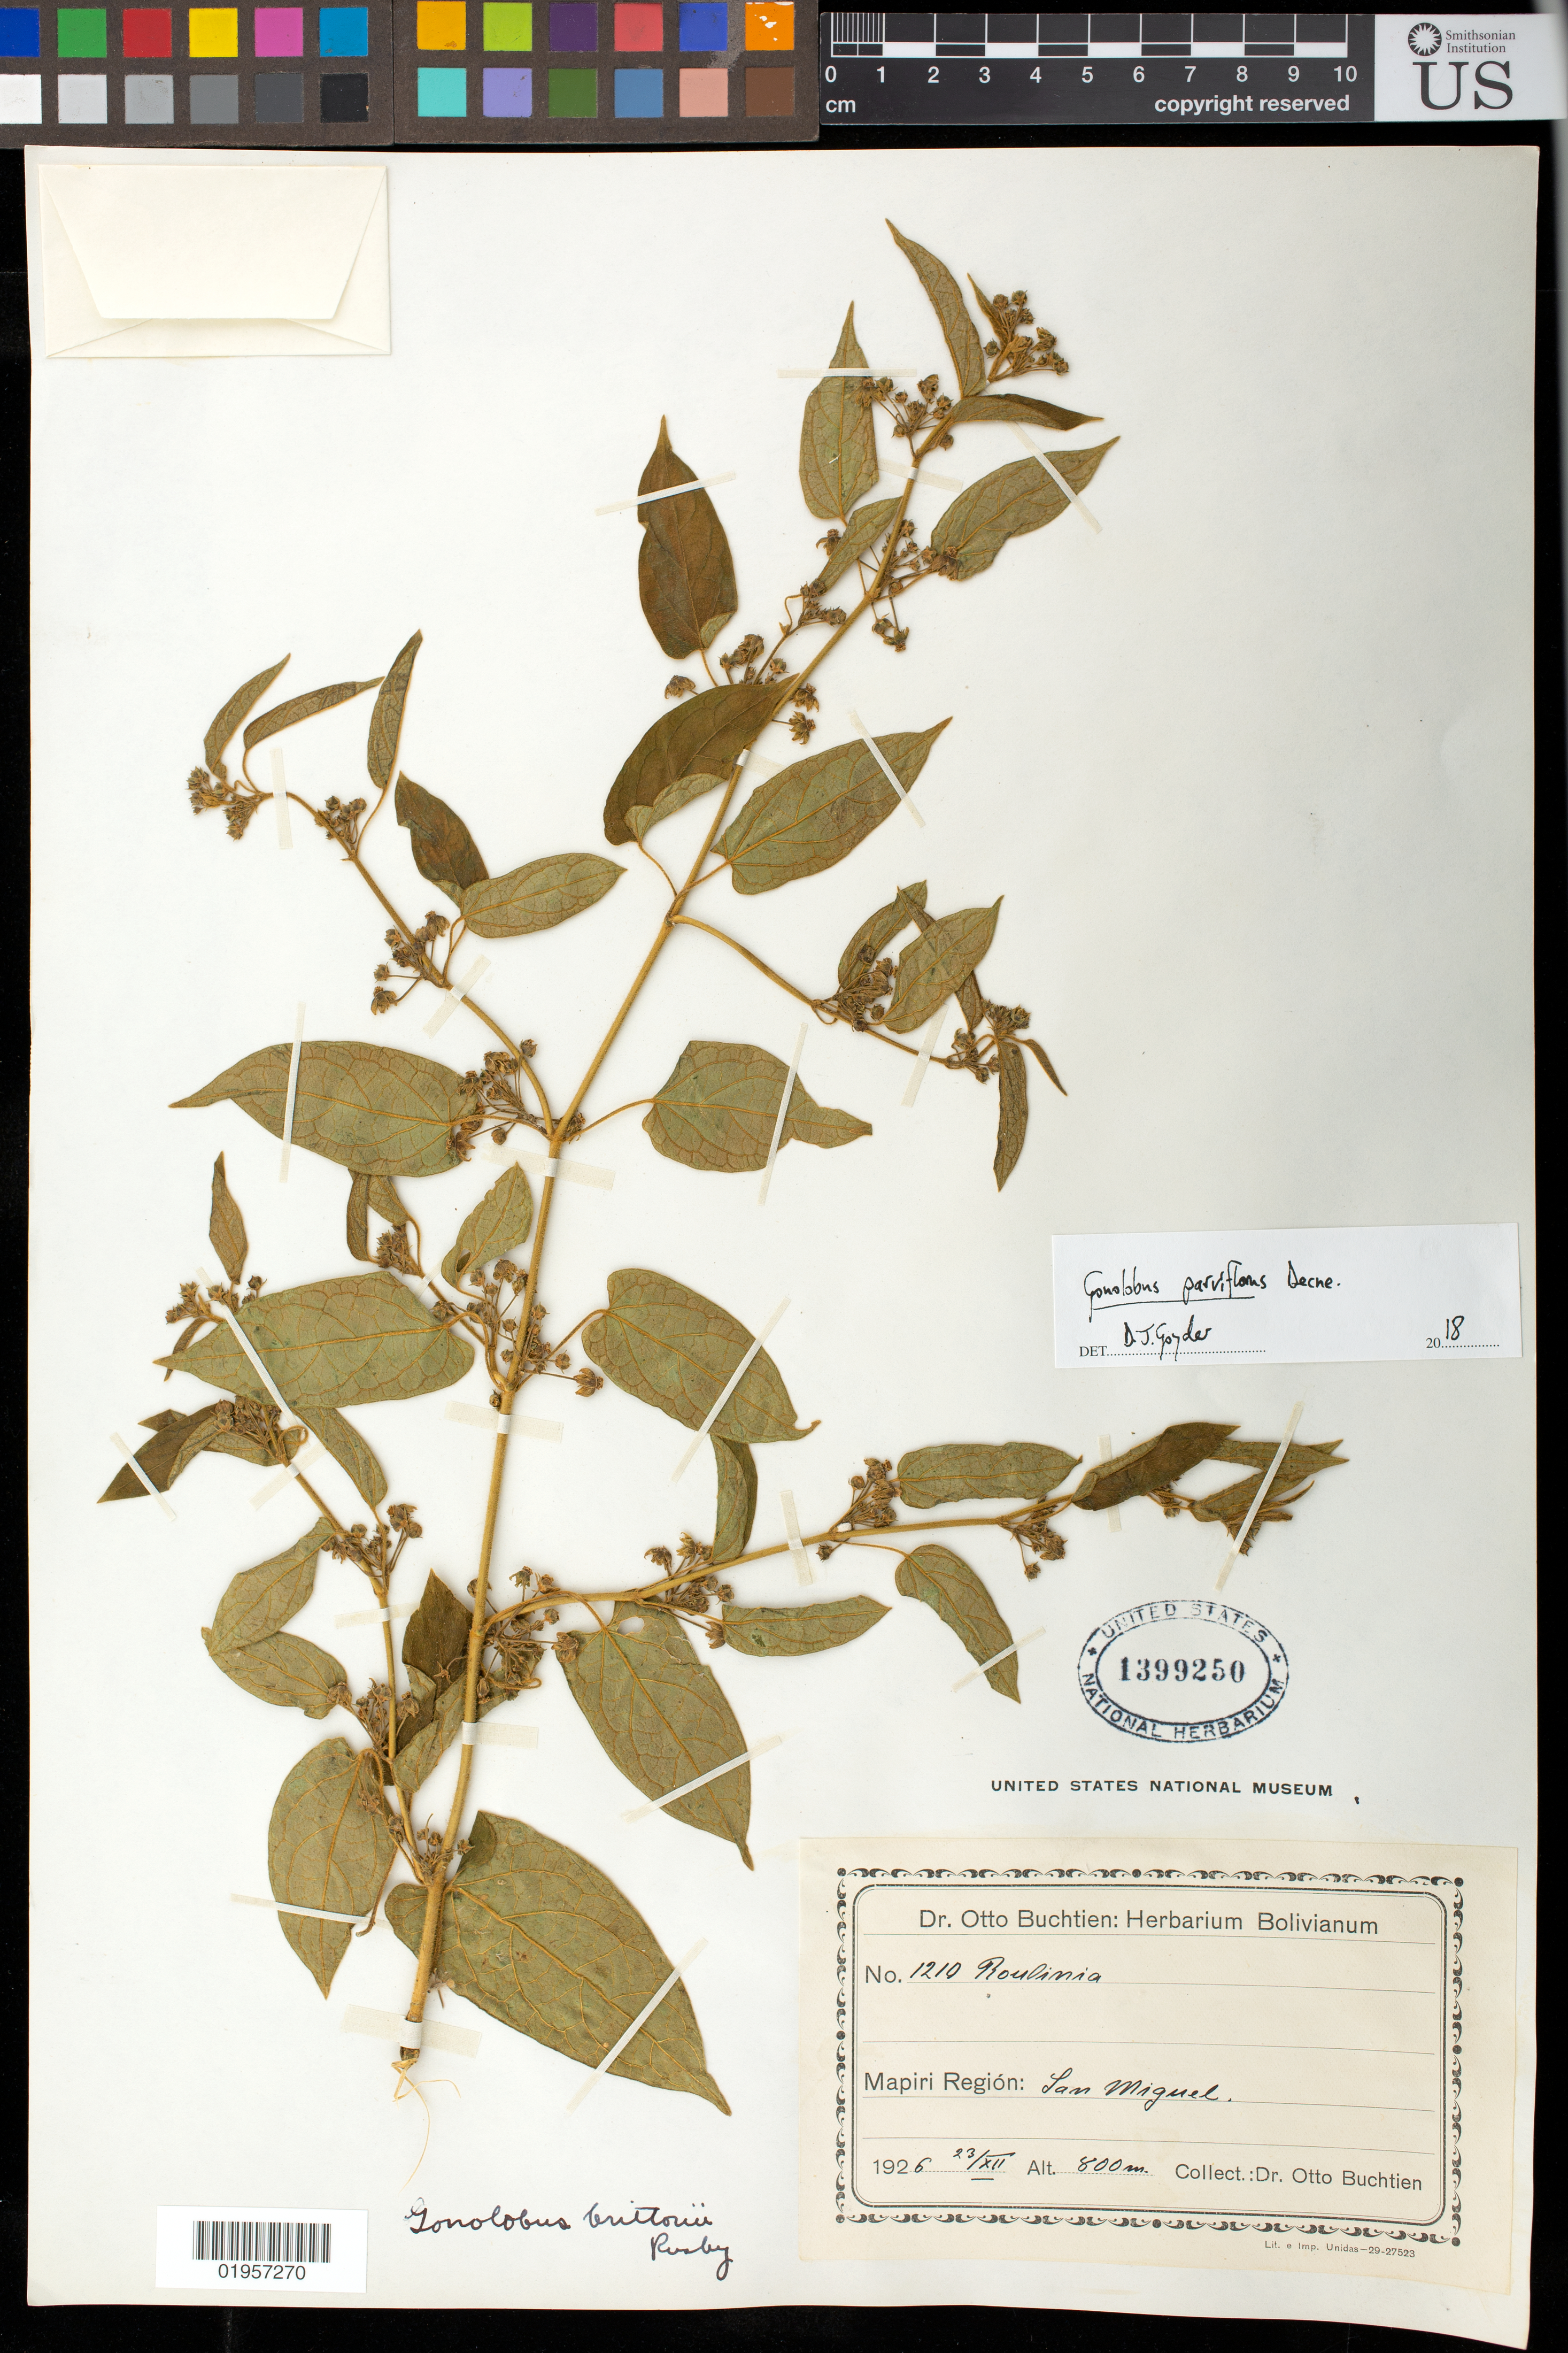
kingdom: Plantae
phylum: Tracheophyta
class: Magnoliopsida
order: Gentianales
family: Apocynaceae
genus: Gonolobus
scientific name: Gonolobus parviflorus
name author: Decne.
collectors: O. Buchtien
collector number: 1210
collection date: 1926-12-23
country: Bolivia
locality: Mapiri Region: San Miguel.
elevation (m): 800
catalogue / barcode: US 1399250